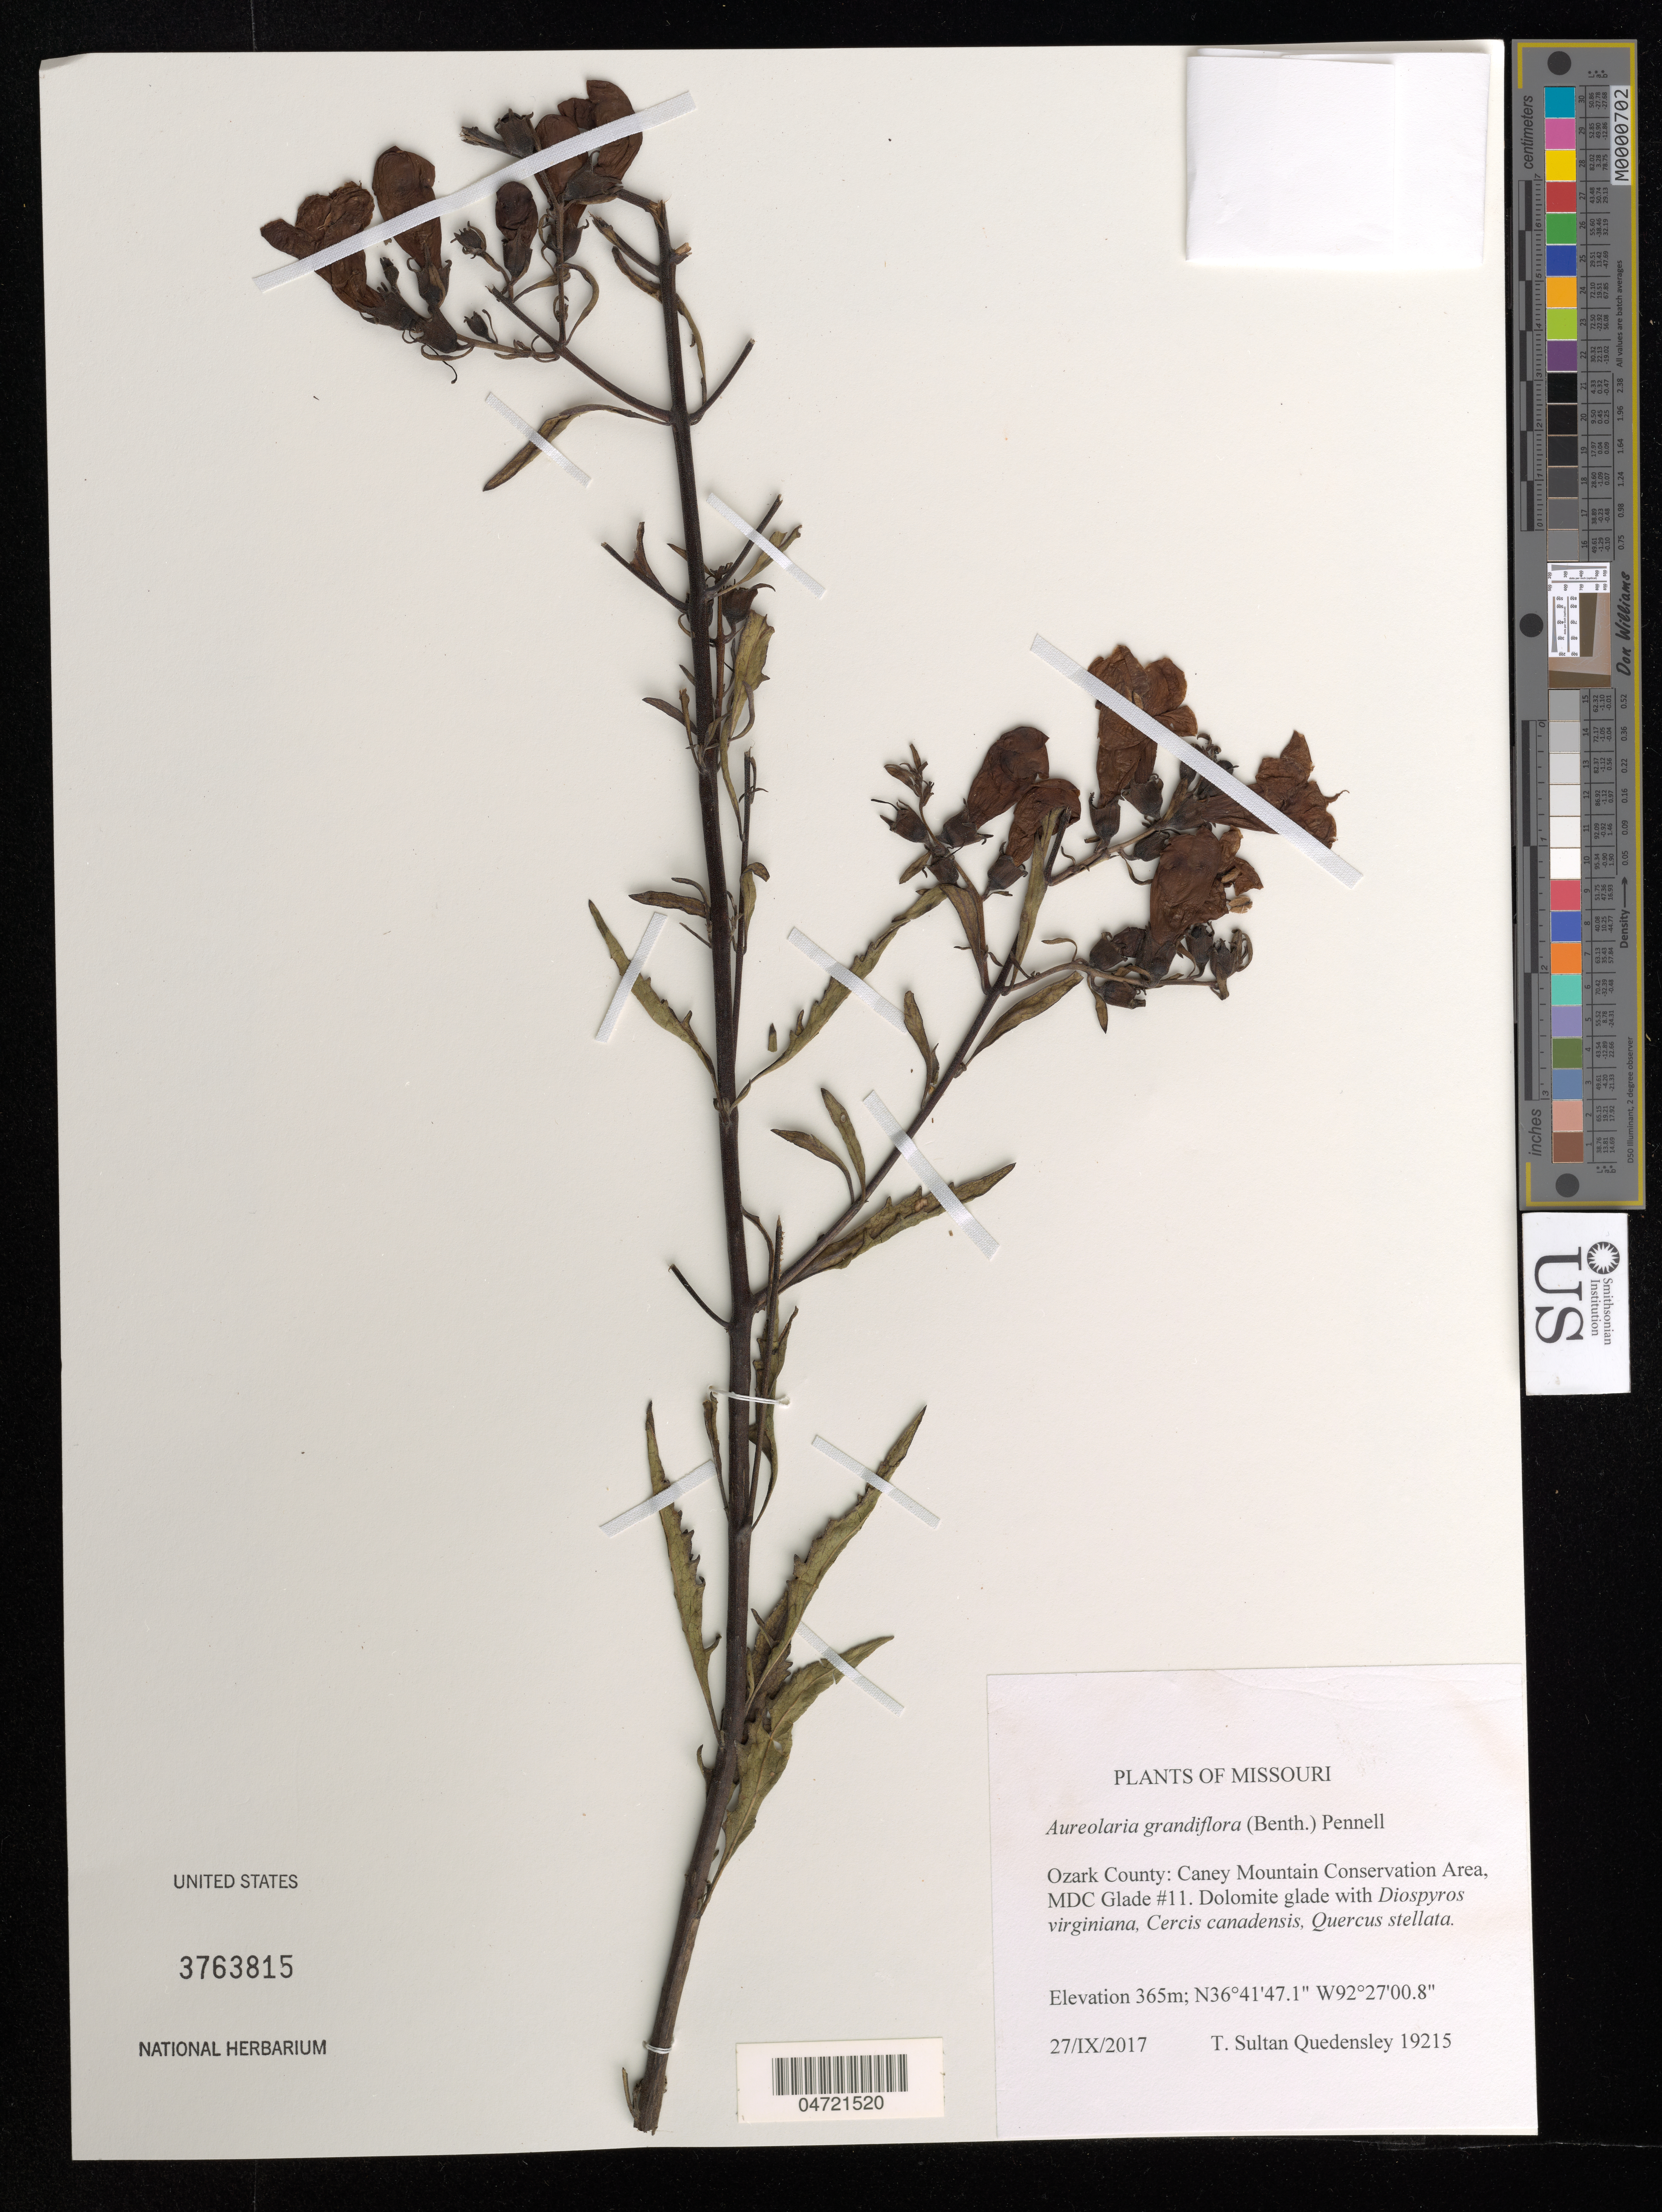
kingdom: Plantae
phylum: Tracheophyta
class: Magnoliopsida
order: Lamiales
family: Orobanchaceae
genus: Aureolaria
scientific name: Aureolaria grandiflora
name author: (Benth.) Pennell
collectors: T. S. Quedensley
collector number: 19215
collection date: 2017-09-27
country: United States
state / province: Missouri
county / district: Ozark County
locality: Caney Mountain Conservation Area, MDC Clade #11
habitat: Dolomite glade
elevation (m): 365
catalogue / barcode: US 3763815